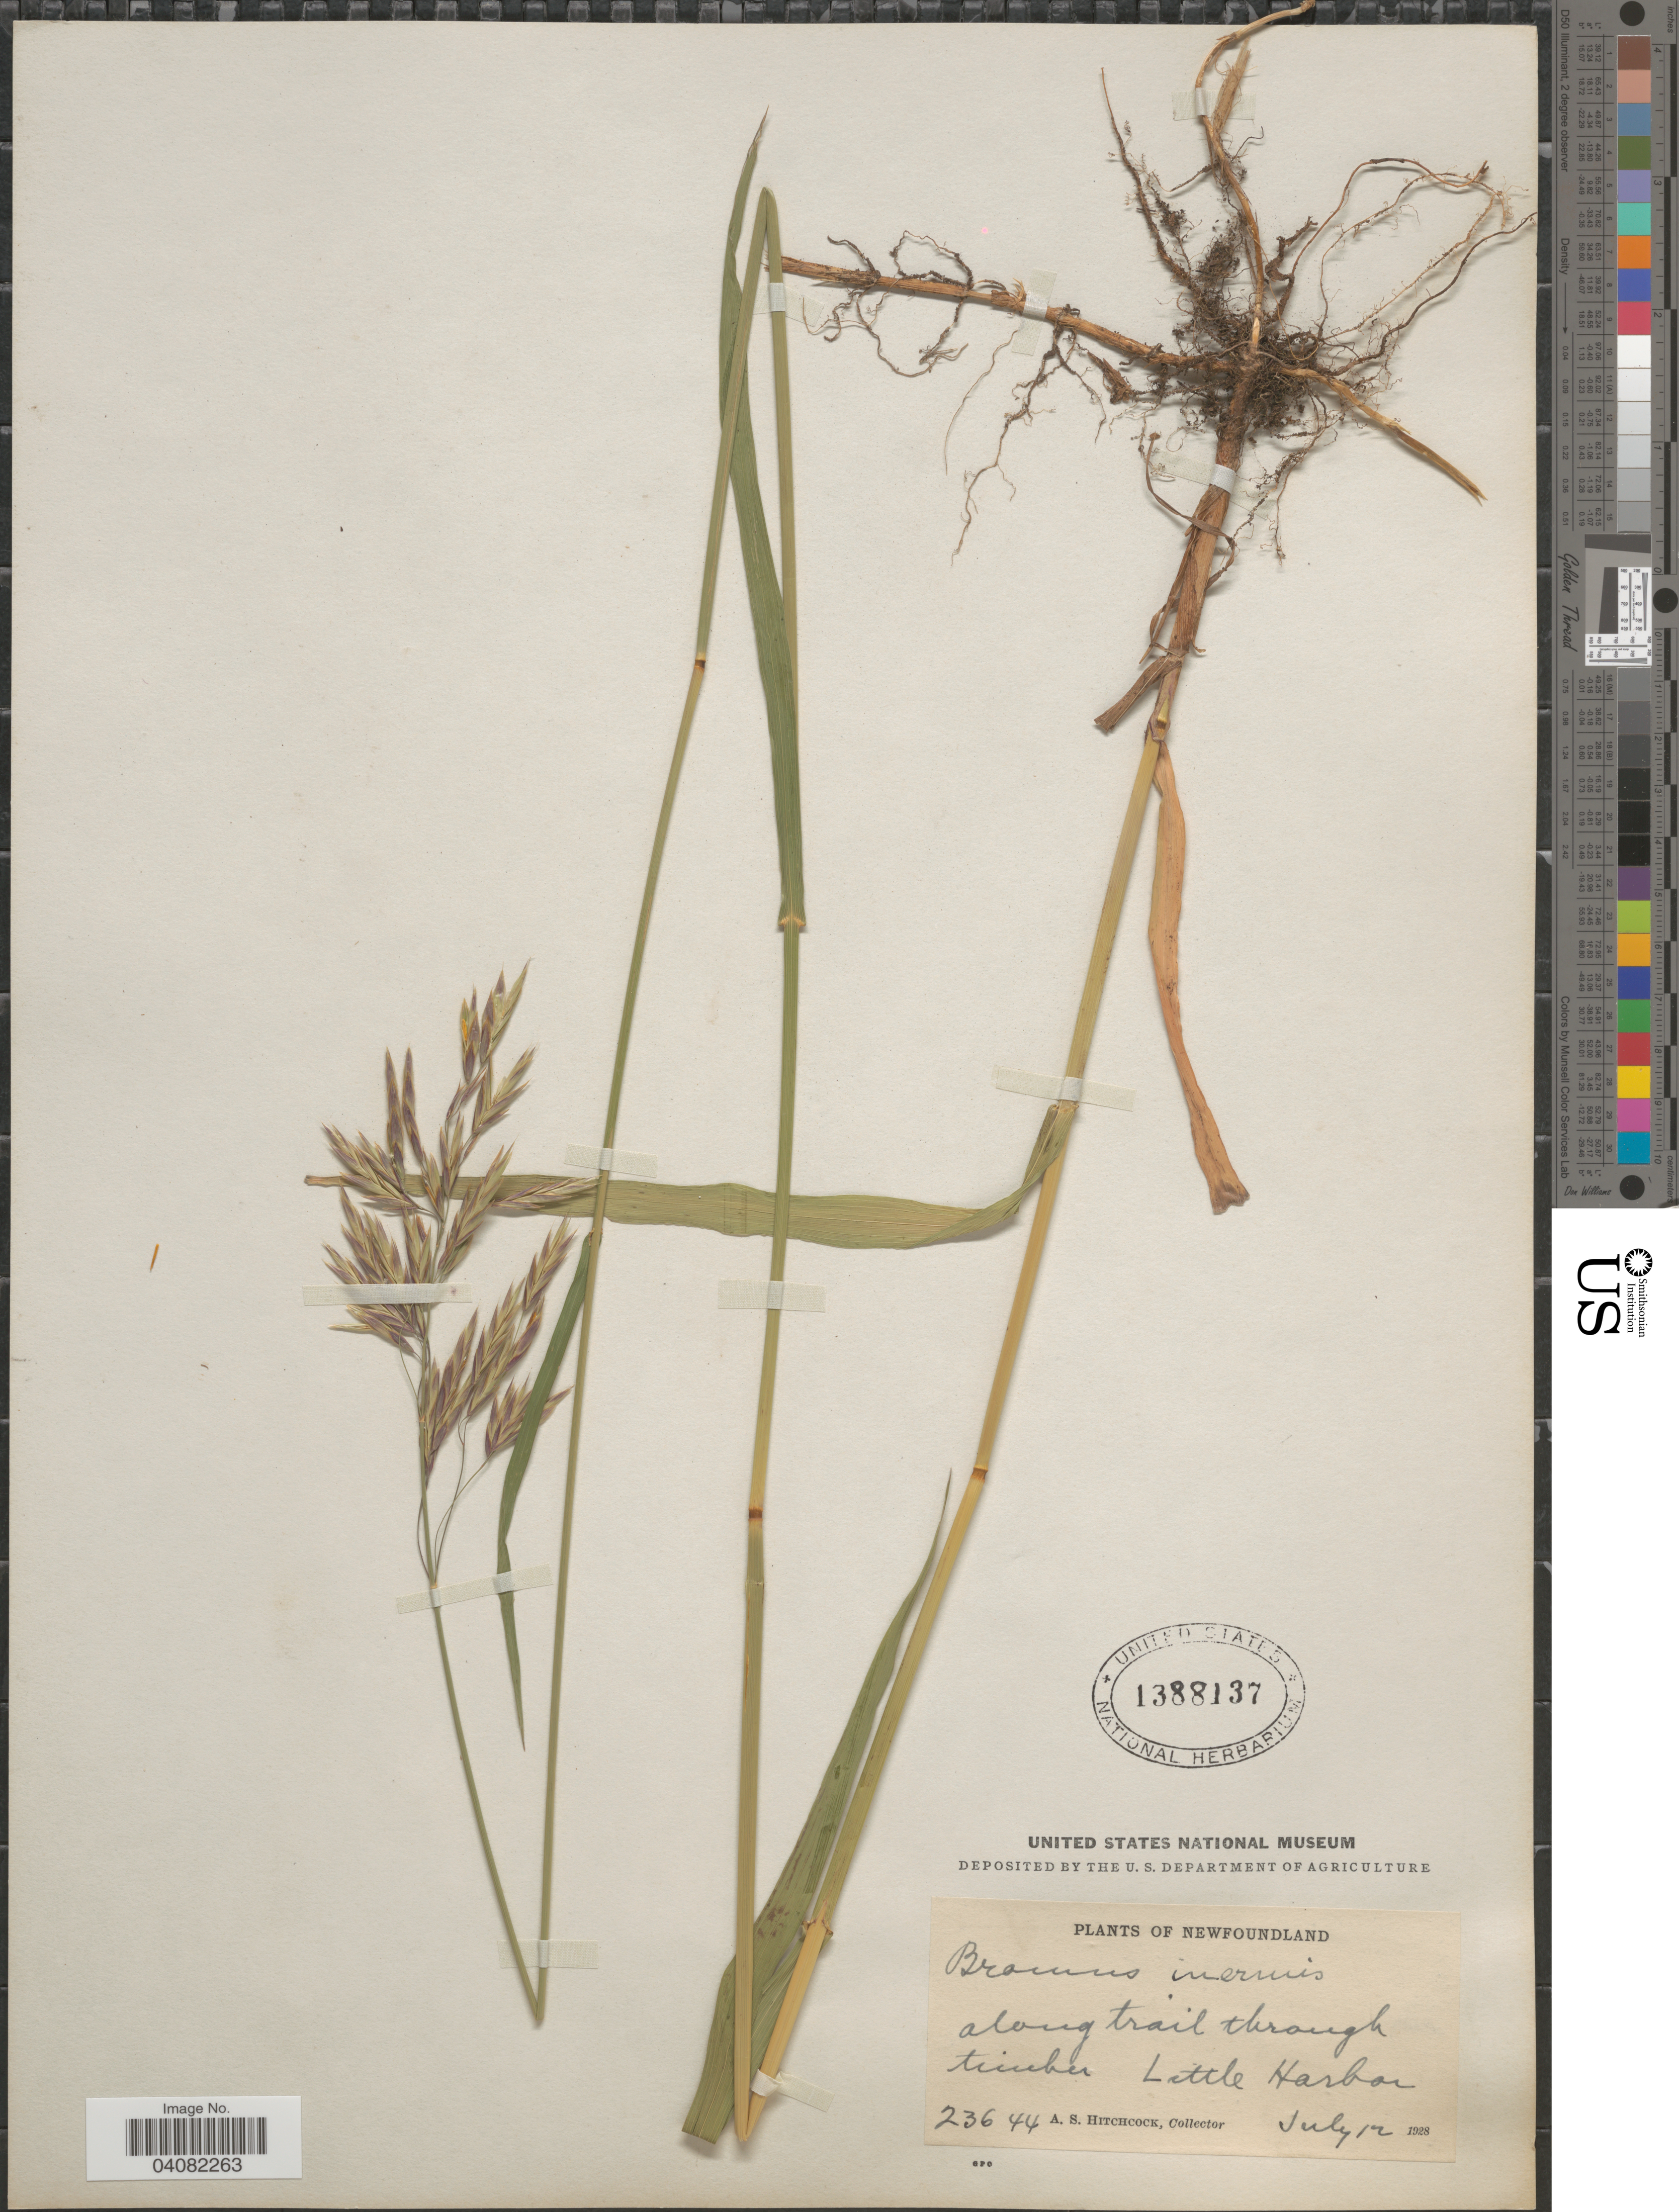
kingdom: Plantae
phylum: Tracheophyta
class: Liliopsida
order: Poales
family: Poaceae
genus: Bromus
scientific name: Bromus inermis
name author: Leyss.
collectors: A. S. Hitchcock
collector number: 23644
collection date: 1928-07-12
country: Canada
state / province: Newfoundland and Labrador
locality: Along trail through timber Little Harbor.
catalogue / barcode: US 1388137